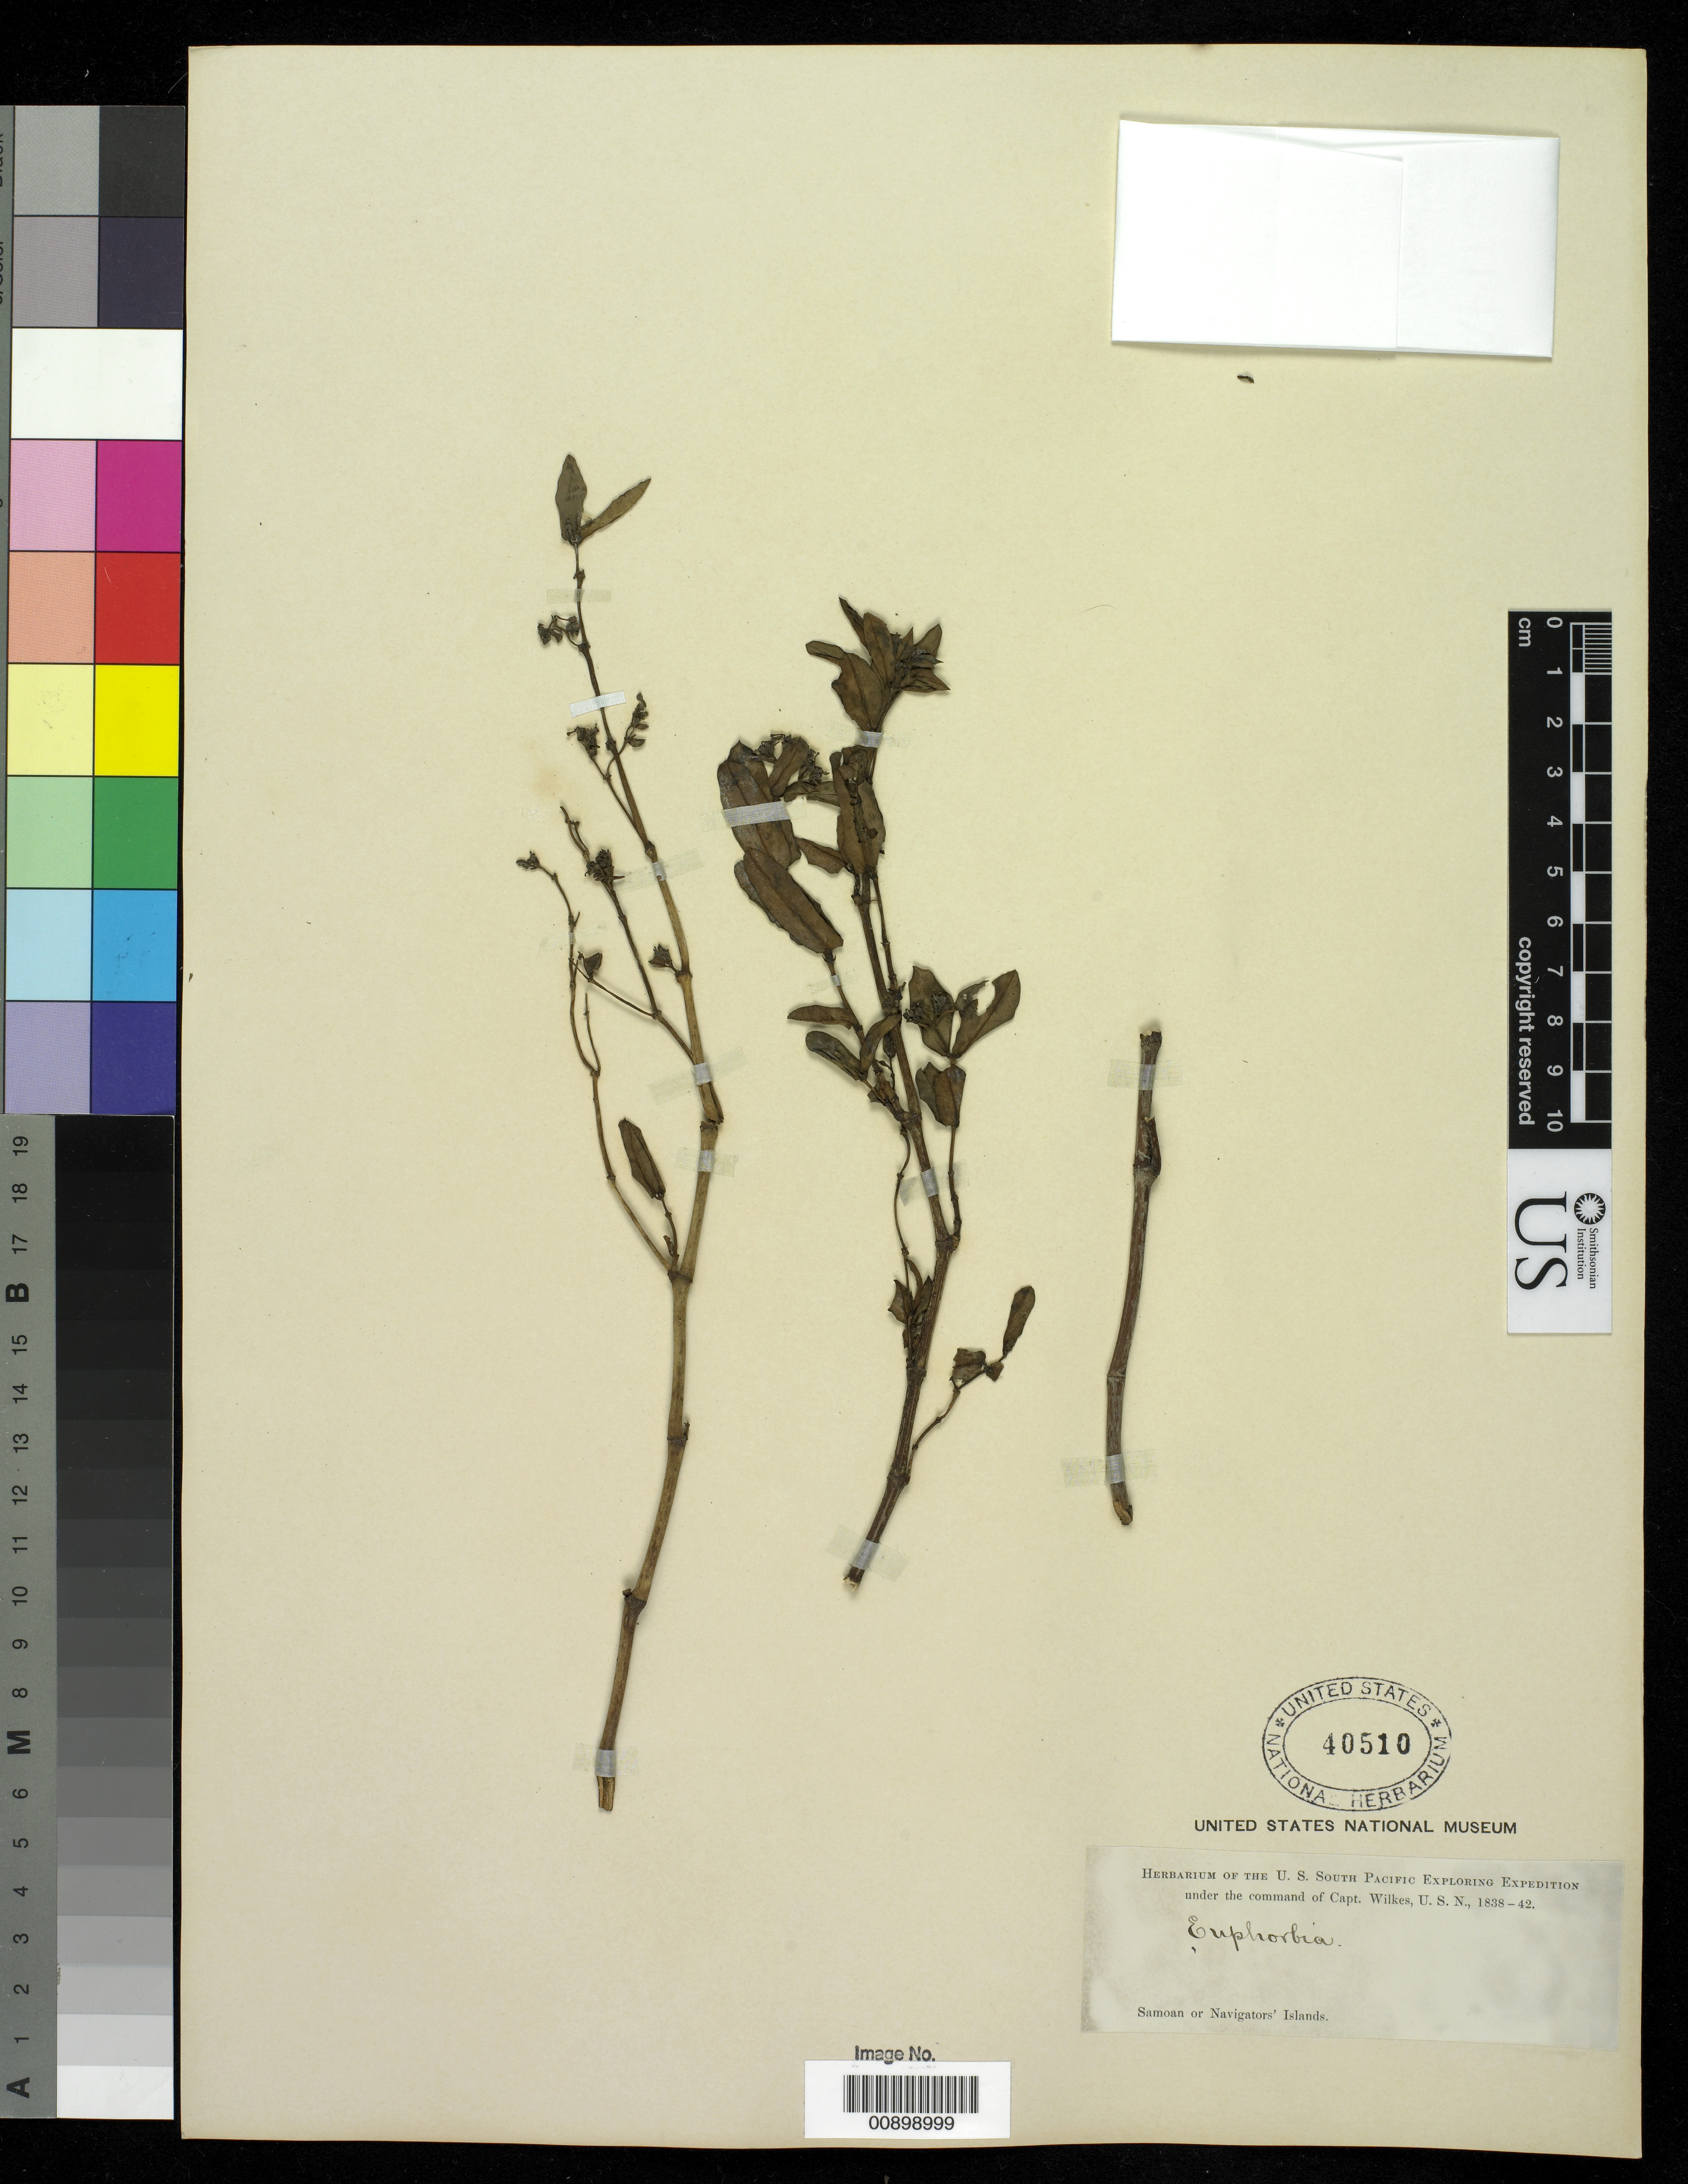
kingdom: Plantae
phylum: Tracheophyta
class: Magnoliopsida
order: Malpighiales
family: Euphorbiaceae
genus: Euphorbia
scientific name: Euphorbia chamissonis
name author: (Klotzsch ex Klotzsch & Garcke) Boiss.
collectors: Wilkes Explor. Exped.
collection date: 1838/1842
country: American Samoa / Samoa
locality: Samoan or Navigators' Islands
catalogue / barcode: US 40510